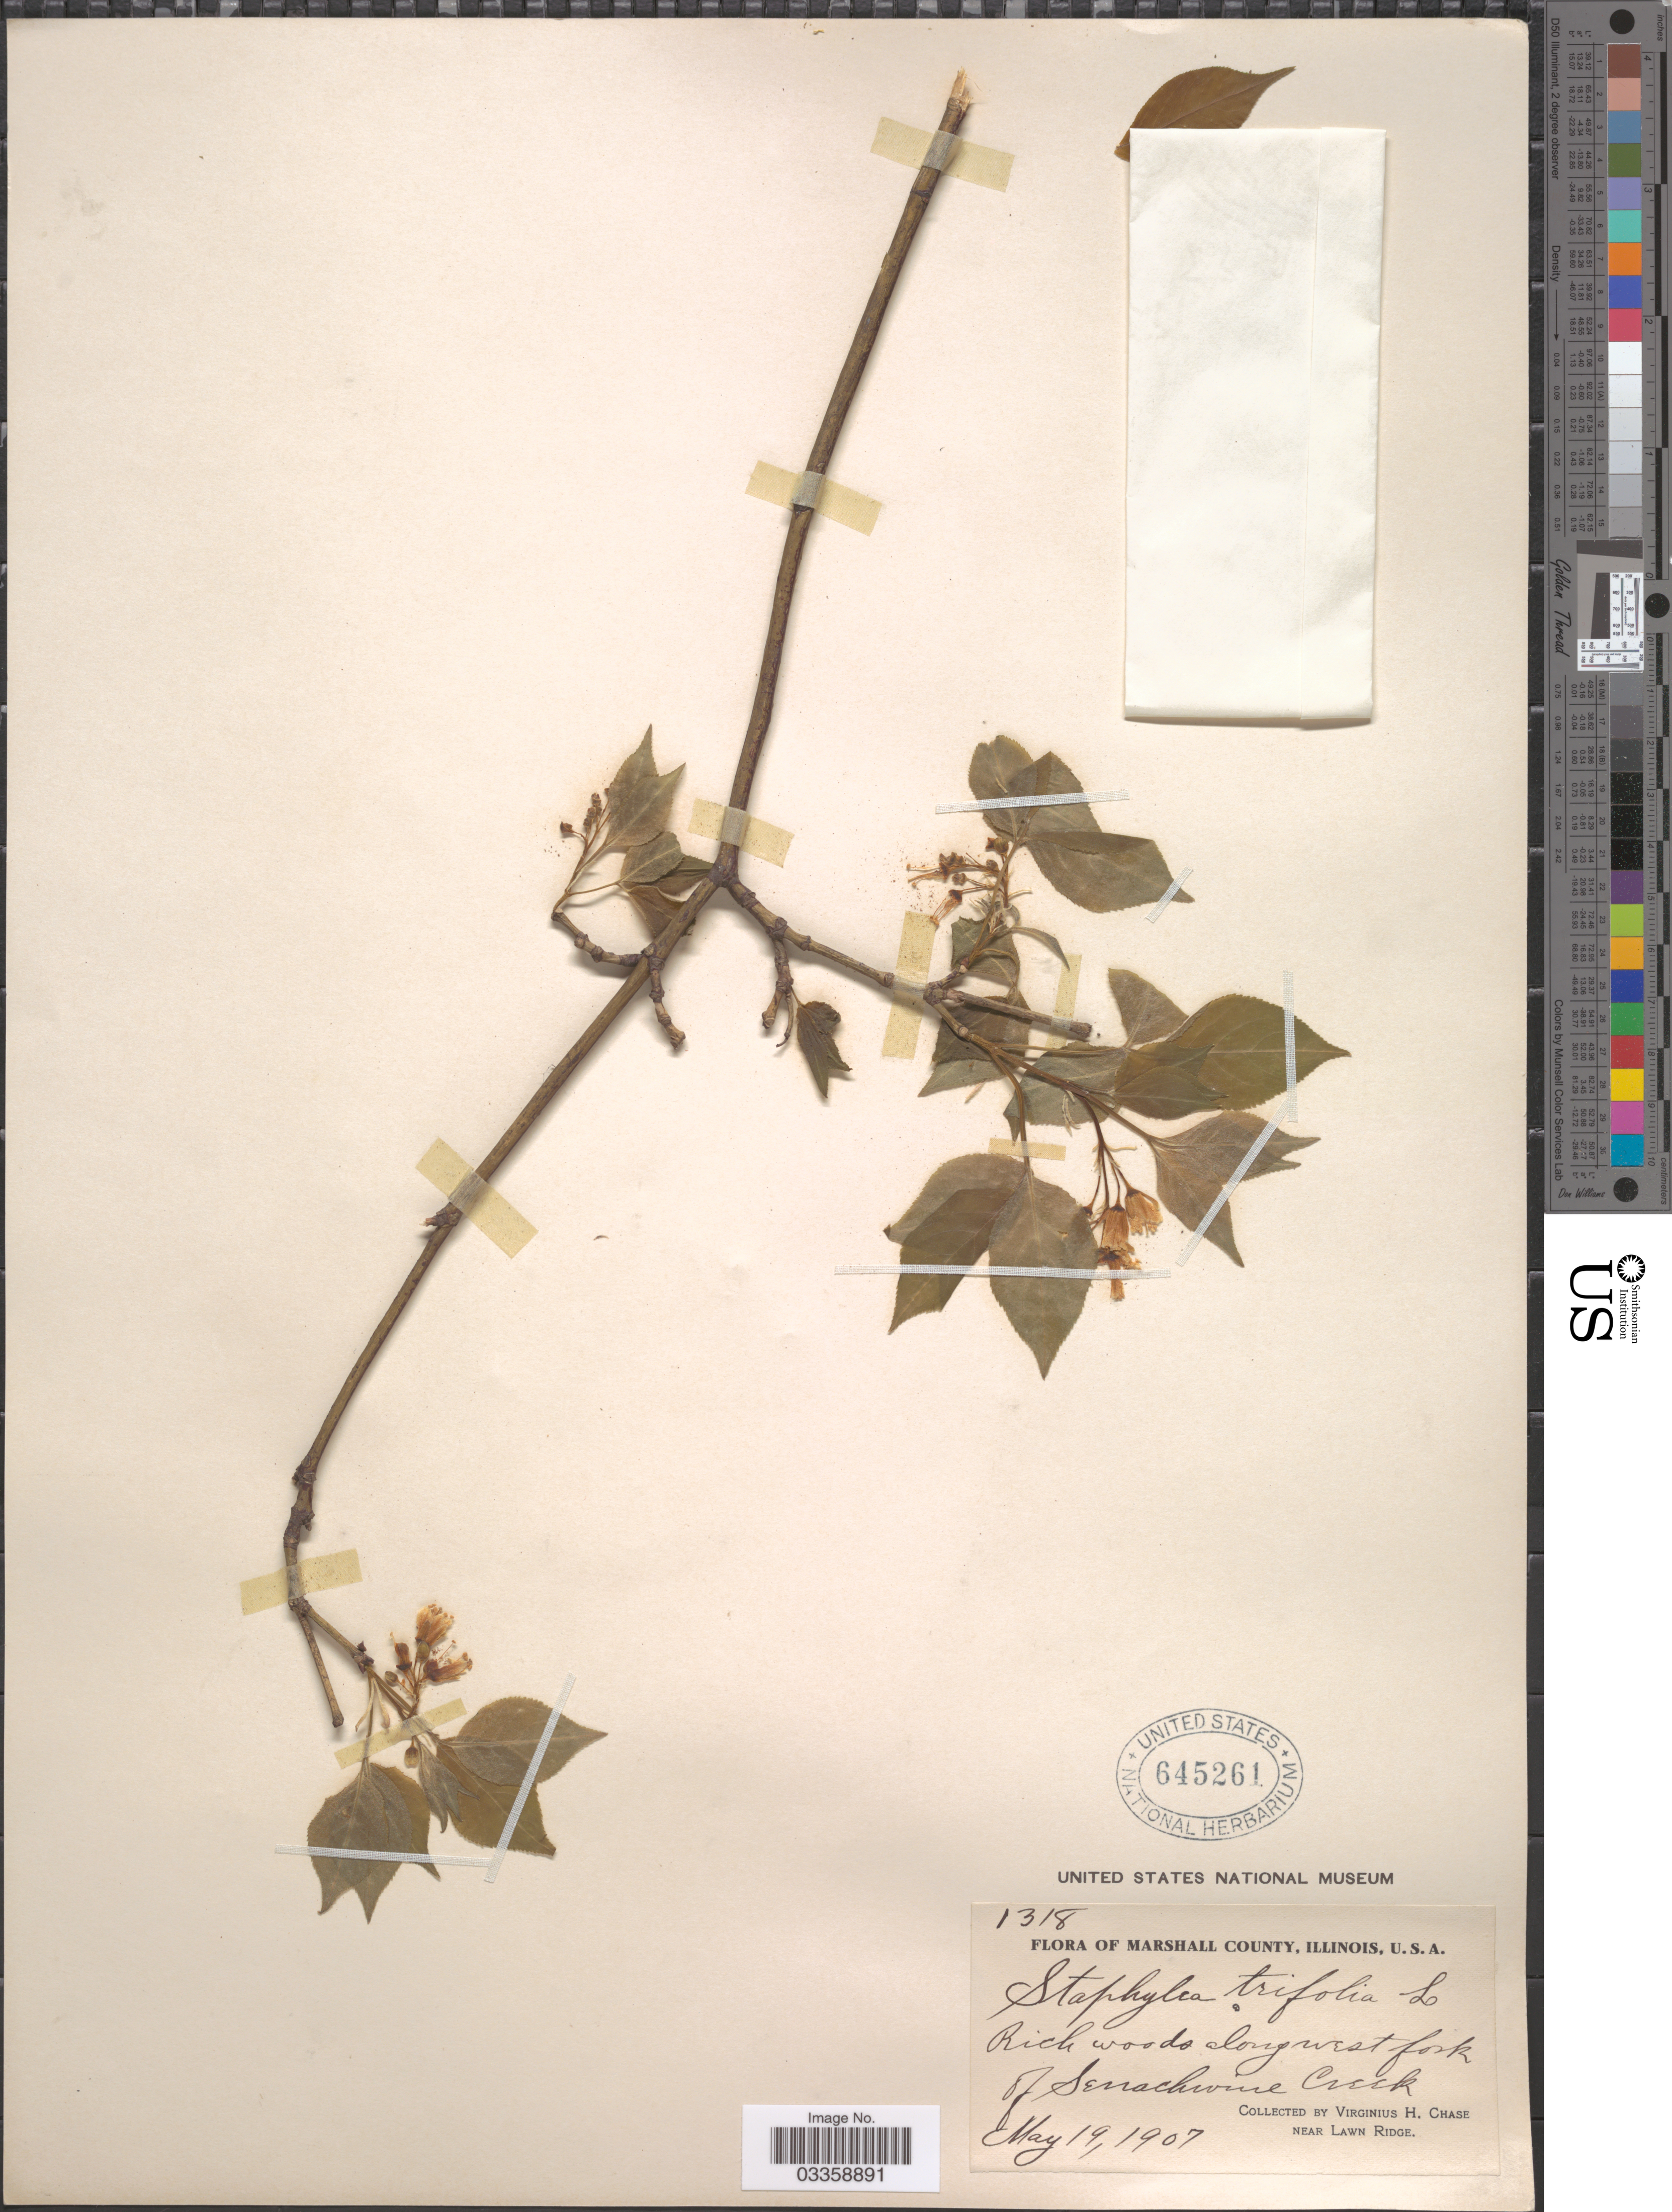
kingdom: Plantae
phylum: Tracheophyta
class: Magnoliopsida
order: Crossosomatales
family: Staphyleaceae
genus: Staphylea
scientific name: Staphylea trifolia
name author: L.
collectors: V. H. Chase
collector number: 1318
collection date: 1907-05-19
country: United States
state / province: Illinois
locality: Marshall County. Rich woods along west fork of Senachwine Creek. Near Lawn Ridge.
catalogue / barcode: US 645261